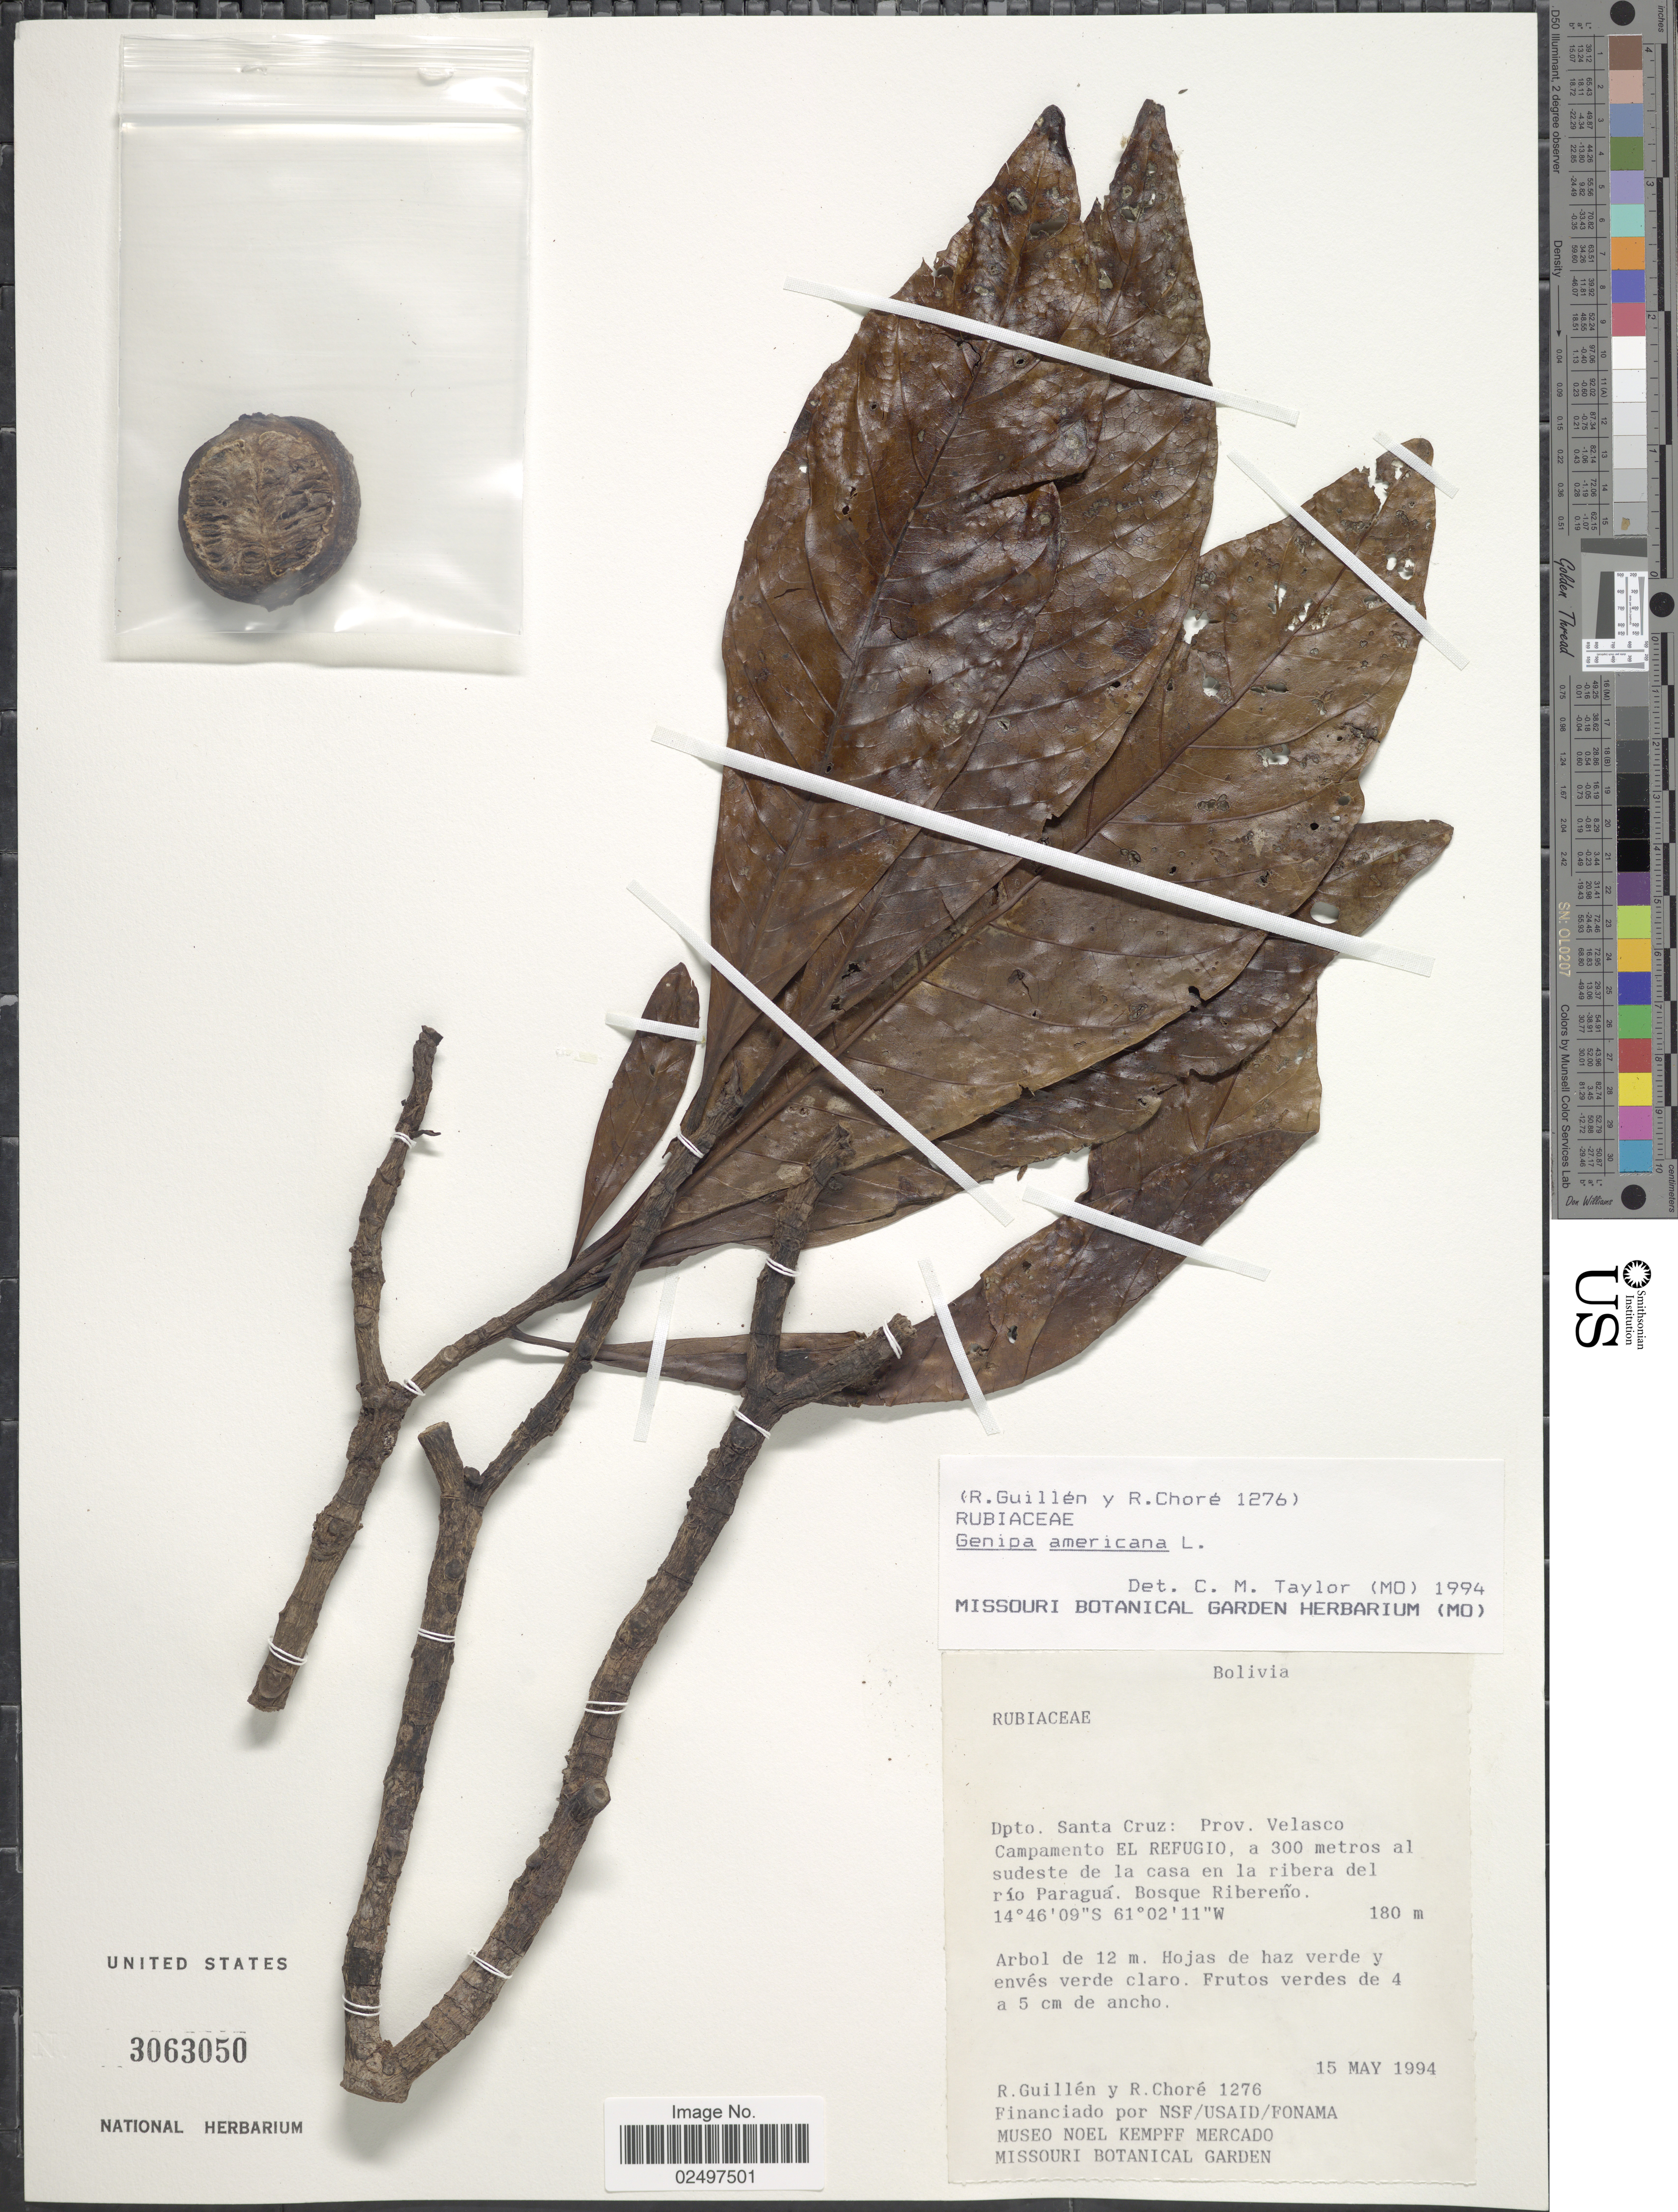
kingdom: Plantae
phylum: Tracheophyta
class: Magnoliopsida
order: Gentianales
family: Rubiaceae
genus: Genipa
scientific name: Genipa americana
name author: L.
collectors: R. Guillen & R. Choré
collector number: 1276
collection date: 1994-05-15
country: Bolivia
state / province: Santa Cruz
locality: Dpto. Santa Cruz: Prov. Velasco. Campamento El Refugio, a 300 metros al sudeste de la casa en la ribera del rio Paragua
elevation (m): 180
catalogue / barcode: US 3063050